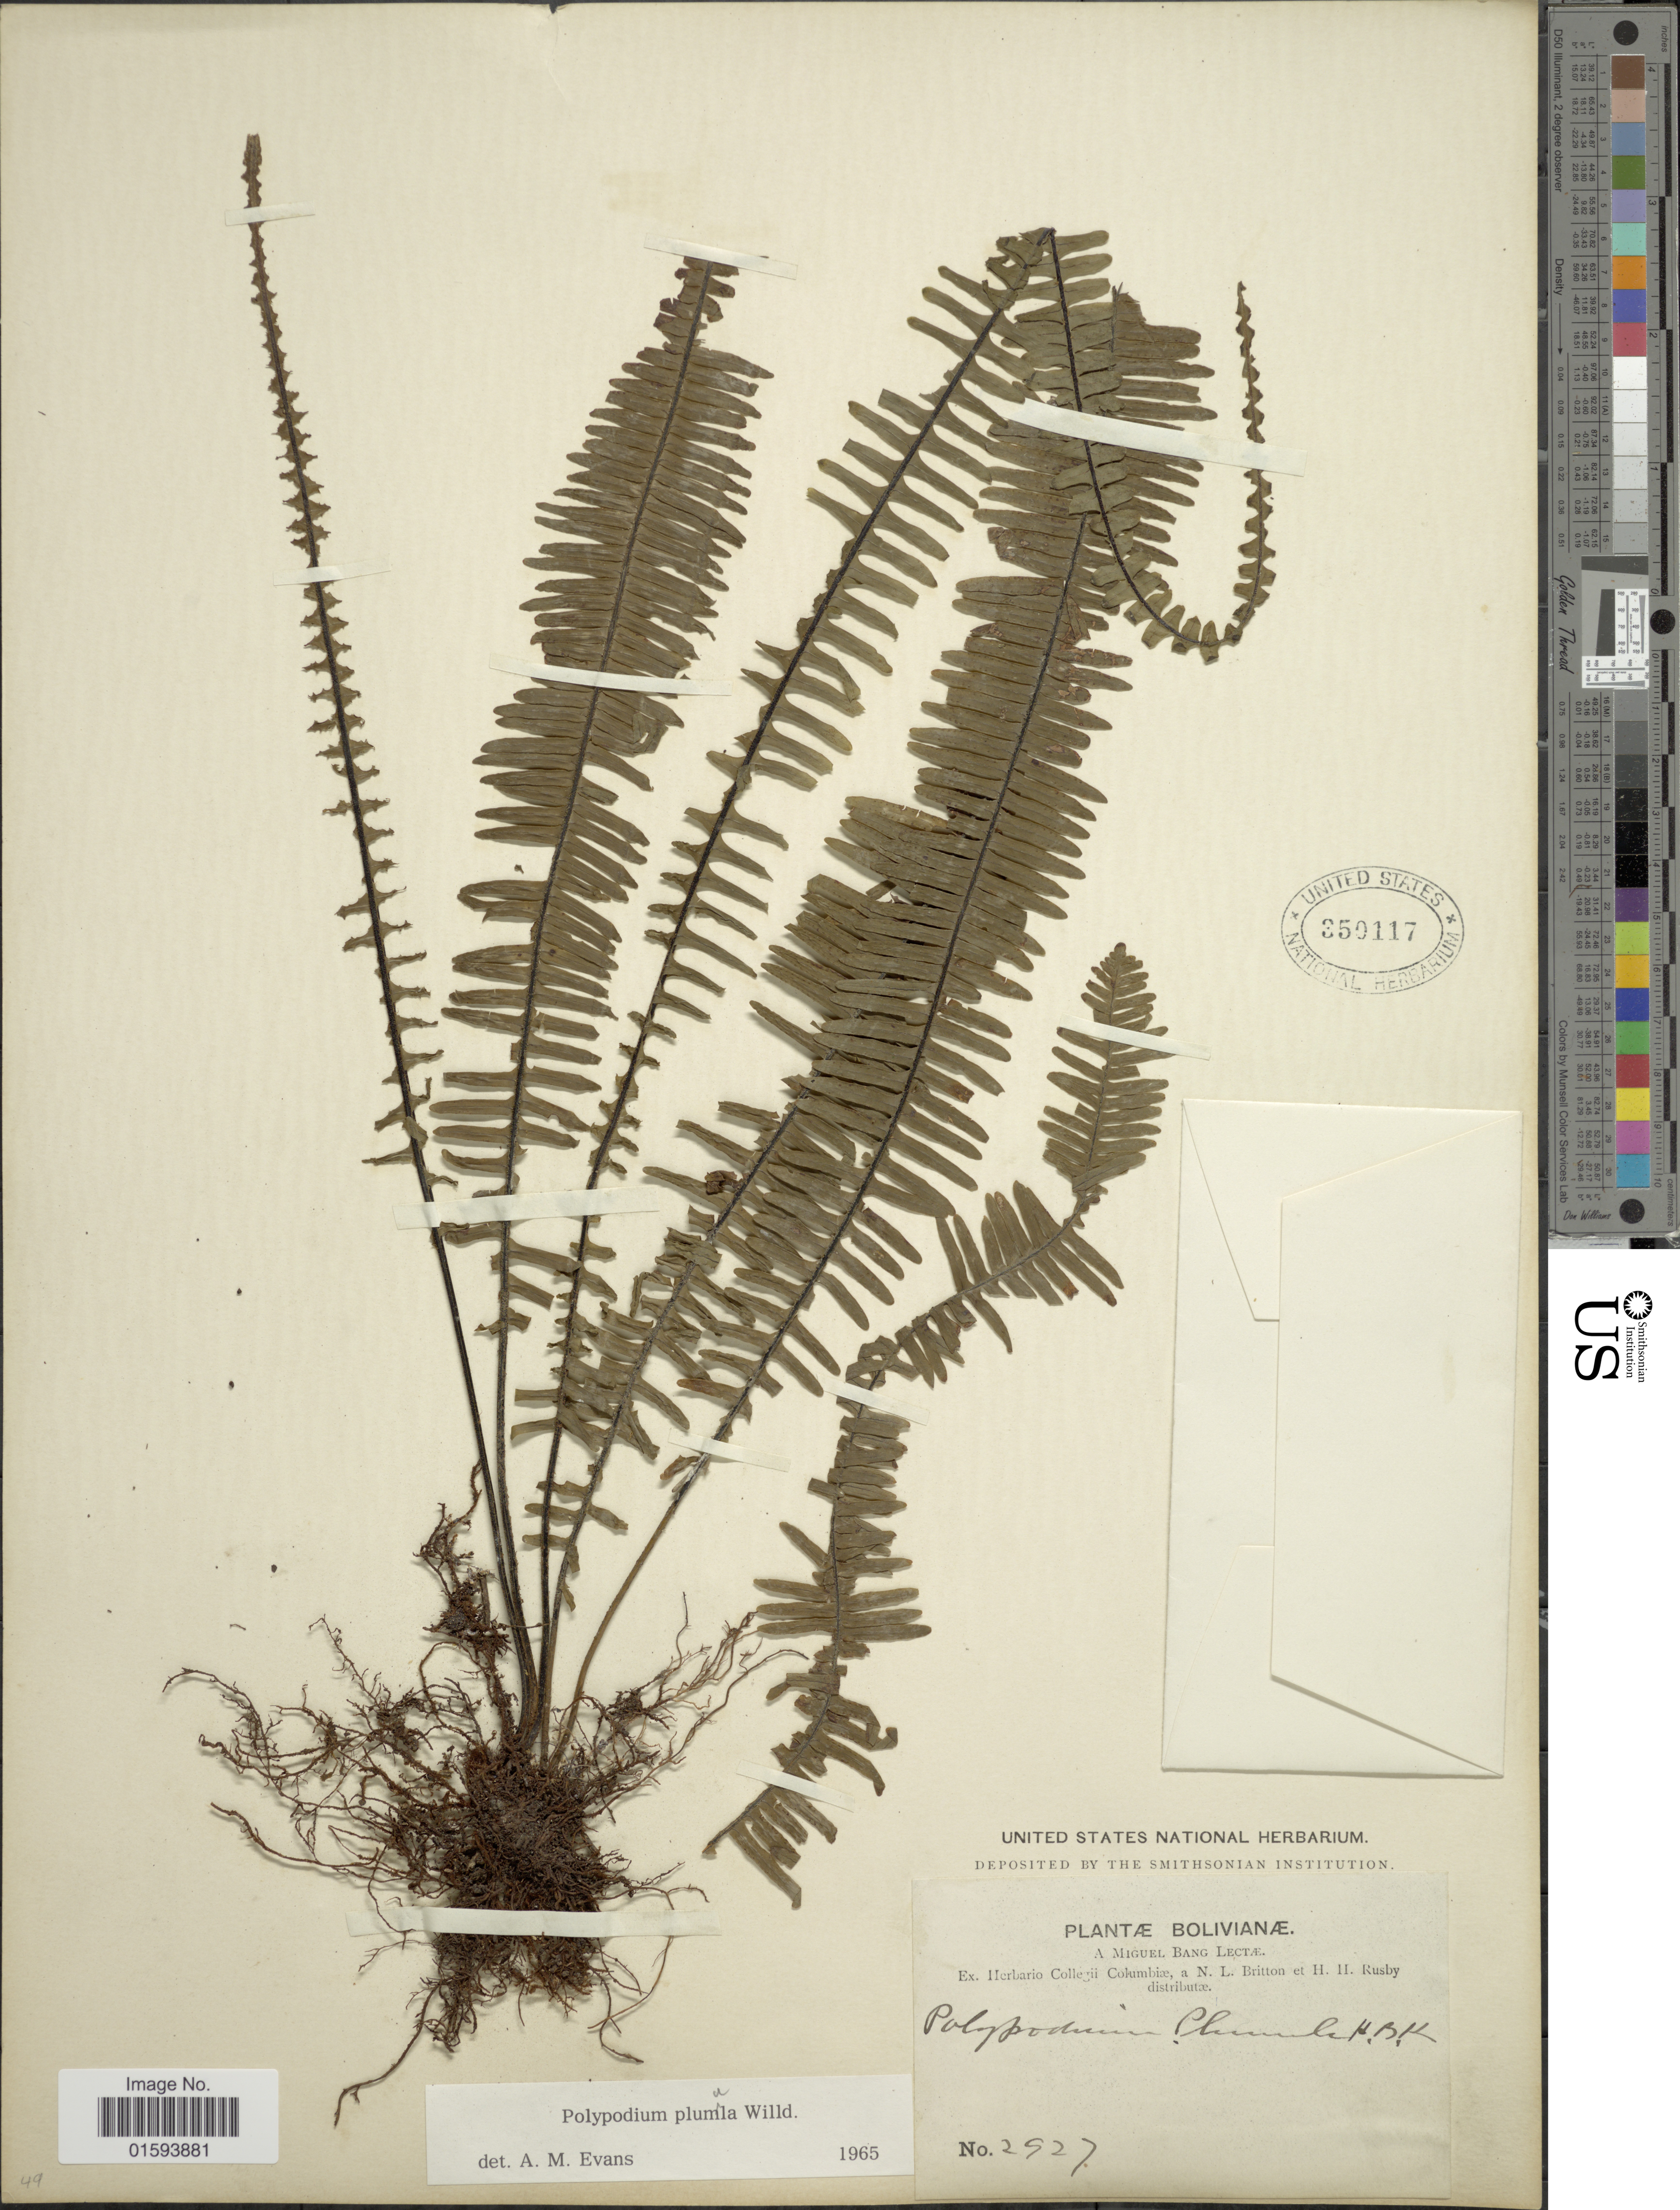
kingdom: Plantae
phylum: Tracheophyta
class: Polypodiopsida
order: Polypodiales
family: Polypodiaceae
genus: Pecluma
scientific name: Pecluma plumula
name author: (Humb. & Bonpl. ex Willd.) M.G. Price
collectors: M. Bang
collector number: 2927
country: Bolivia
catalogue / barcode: US 350117